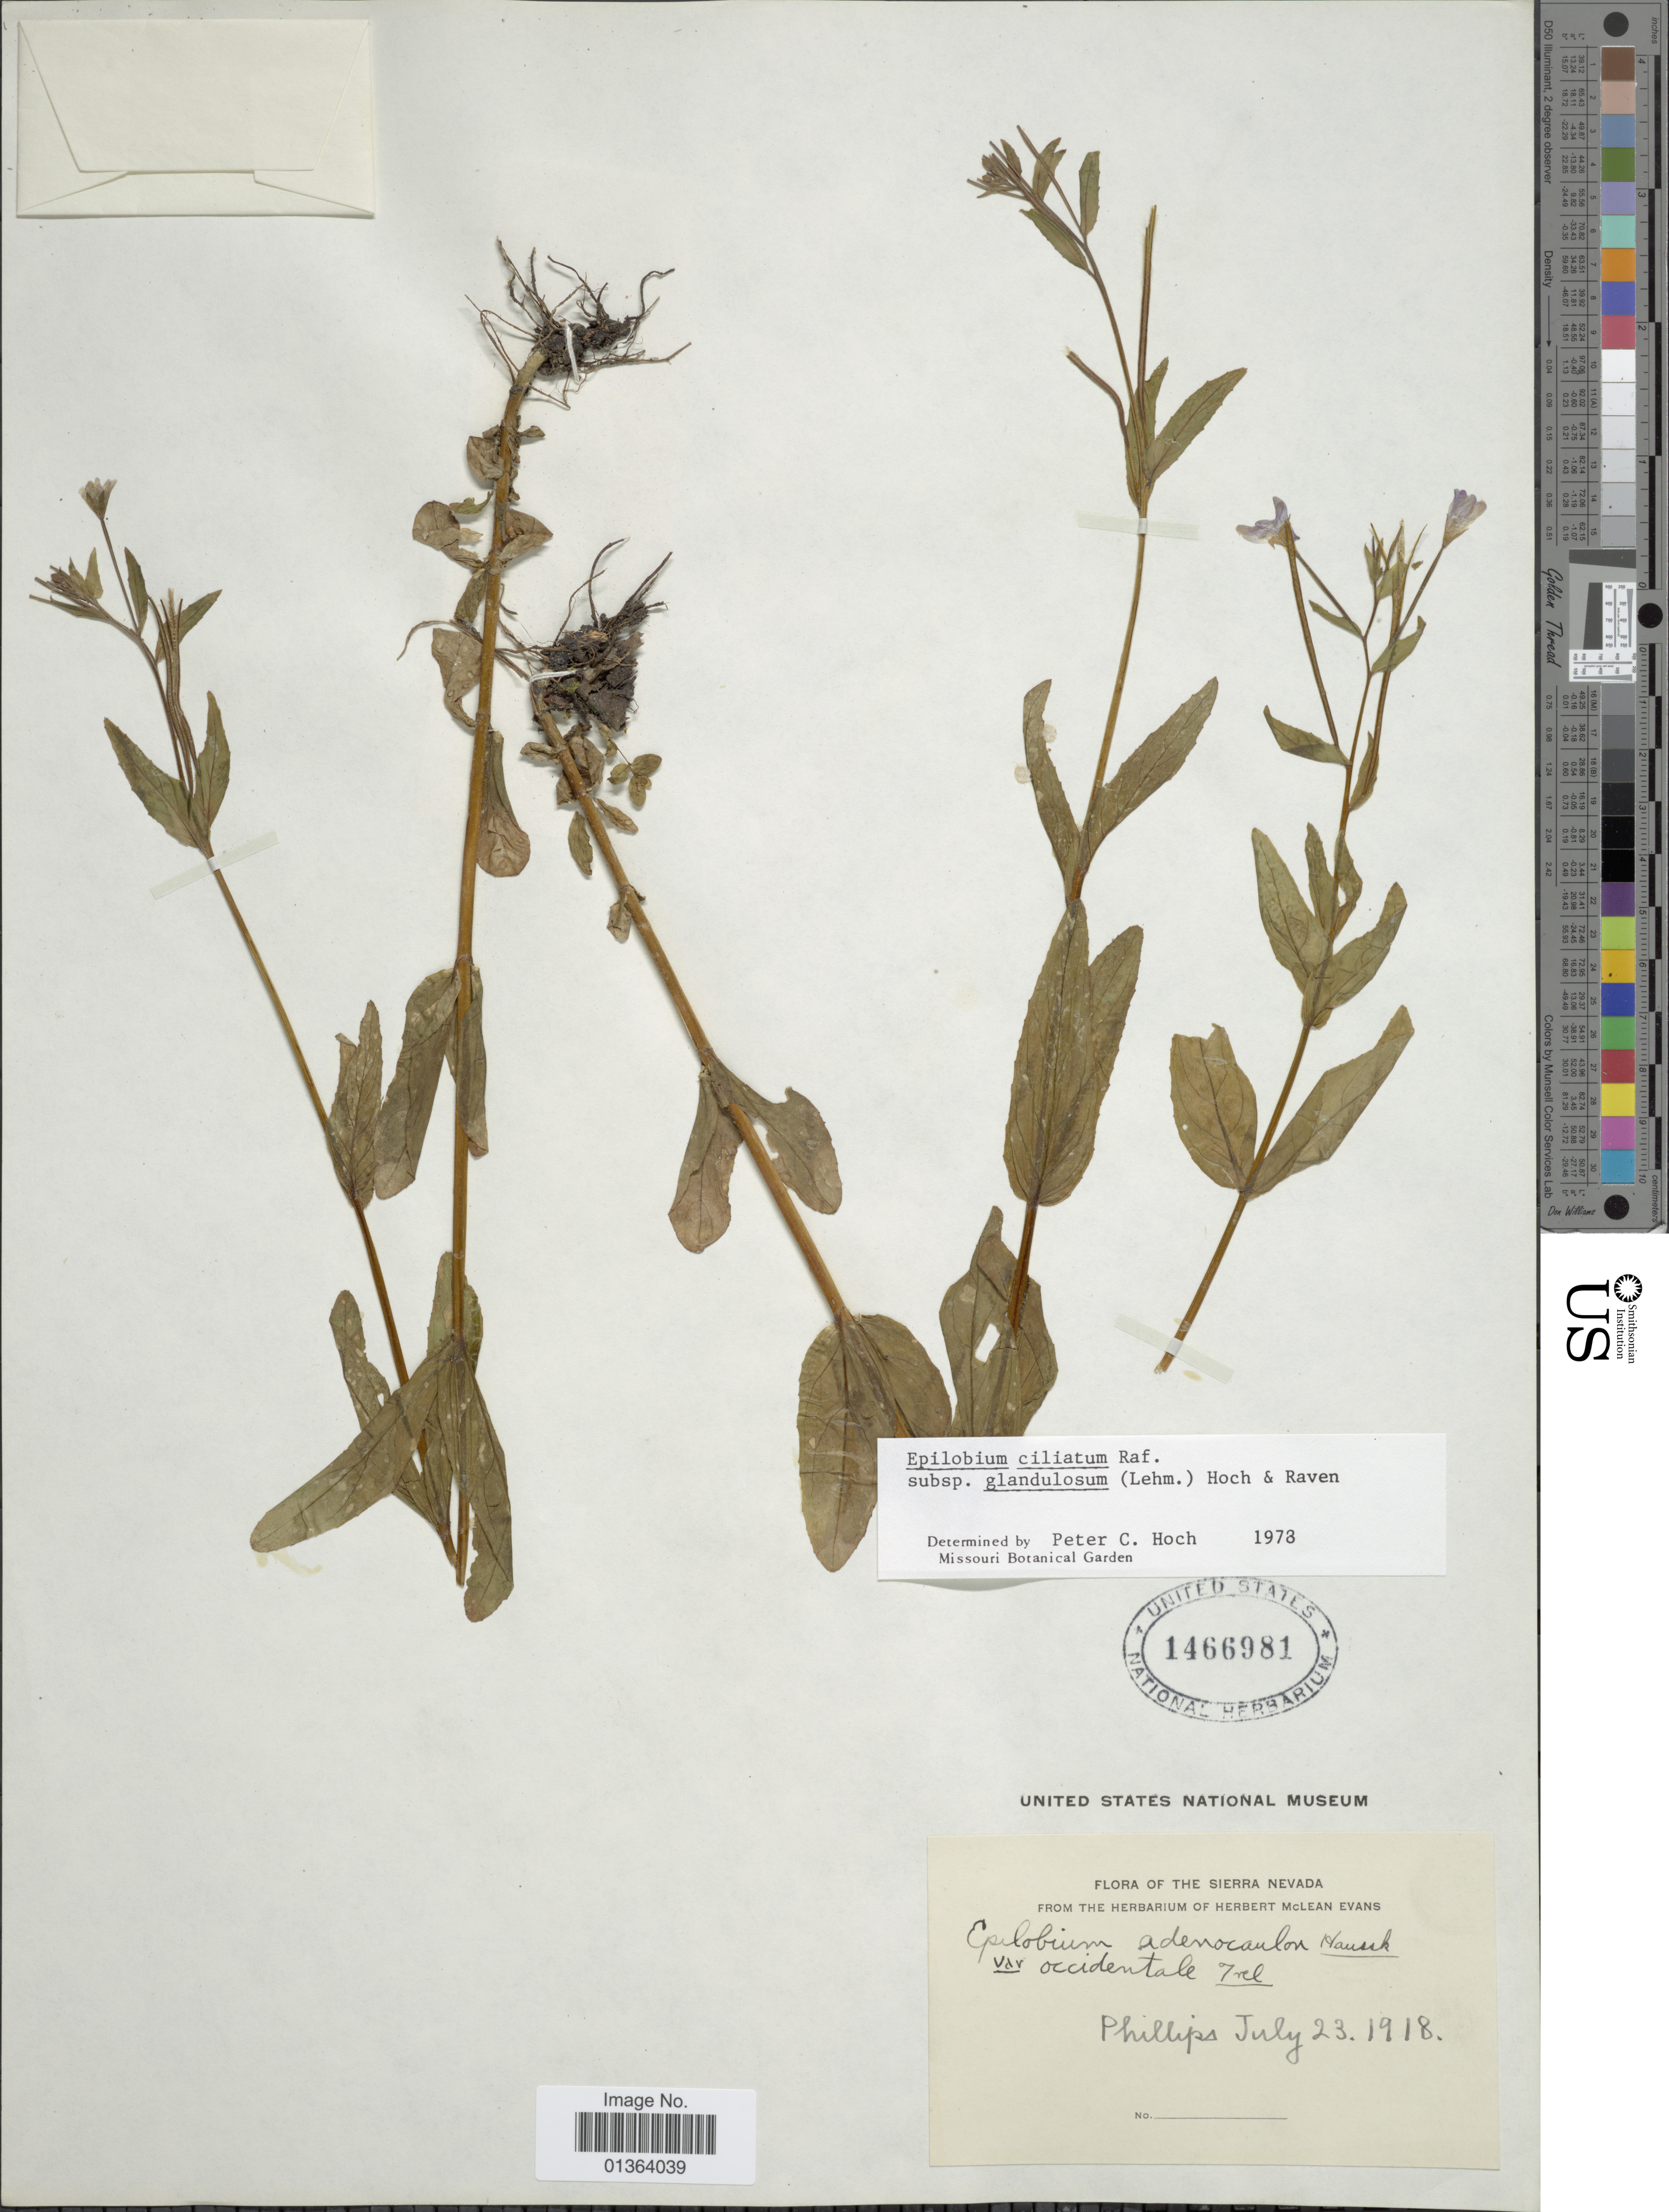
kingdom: Plantae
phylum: Tracheophyta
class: Magnoliopsida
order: Myrtales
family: Onagraceae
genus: Epilobium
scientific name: Epilobium ciliatum subsp. glandulosum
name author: (Lehm.) Hoch & P.H. Raven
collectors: Phillips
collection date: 1918-07-23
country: United States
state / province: Nevada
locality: Sierra Nevada.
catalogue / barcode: US 1466981